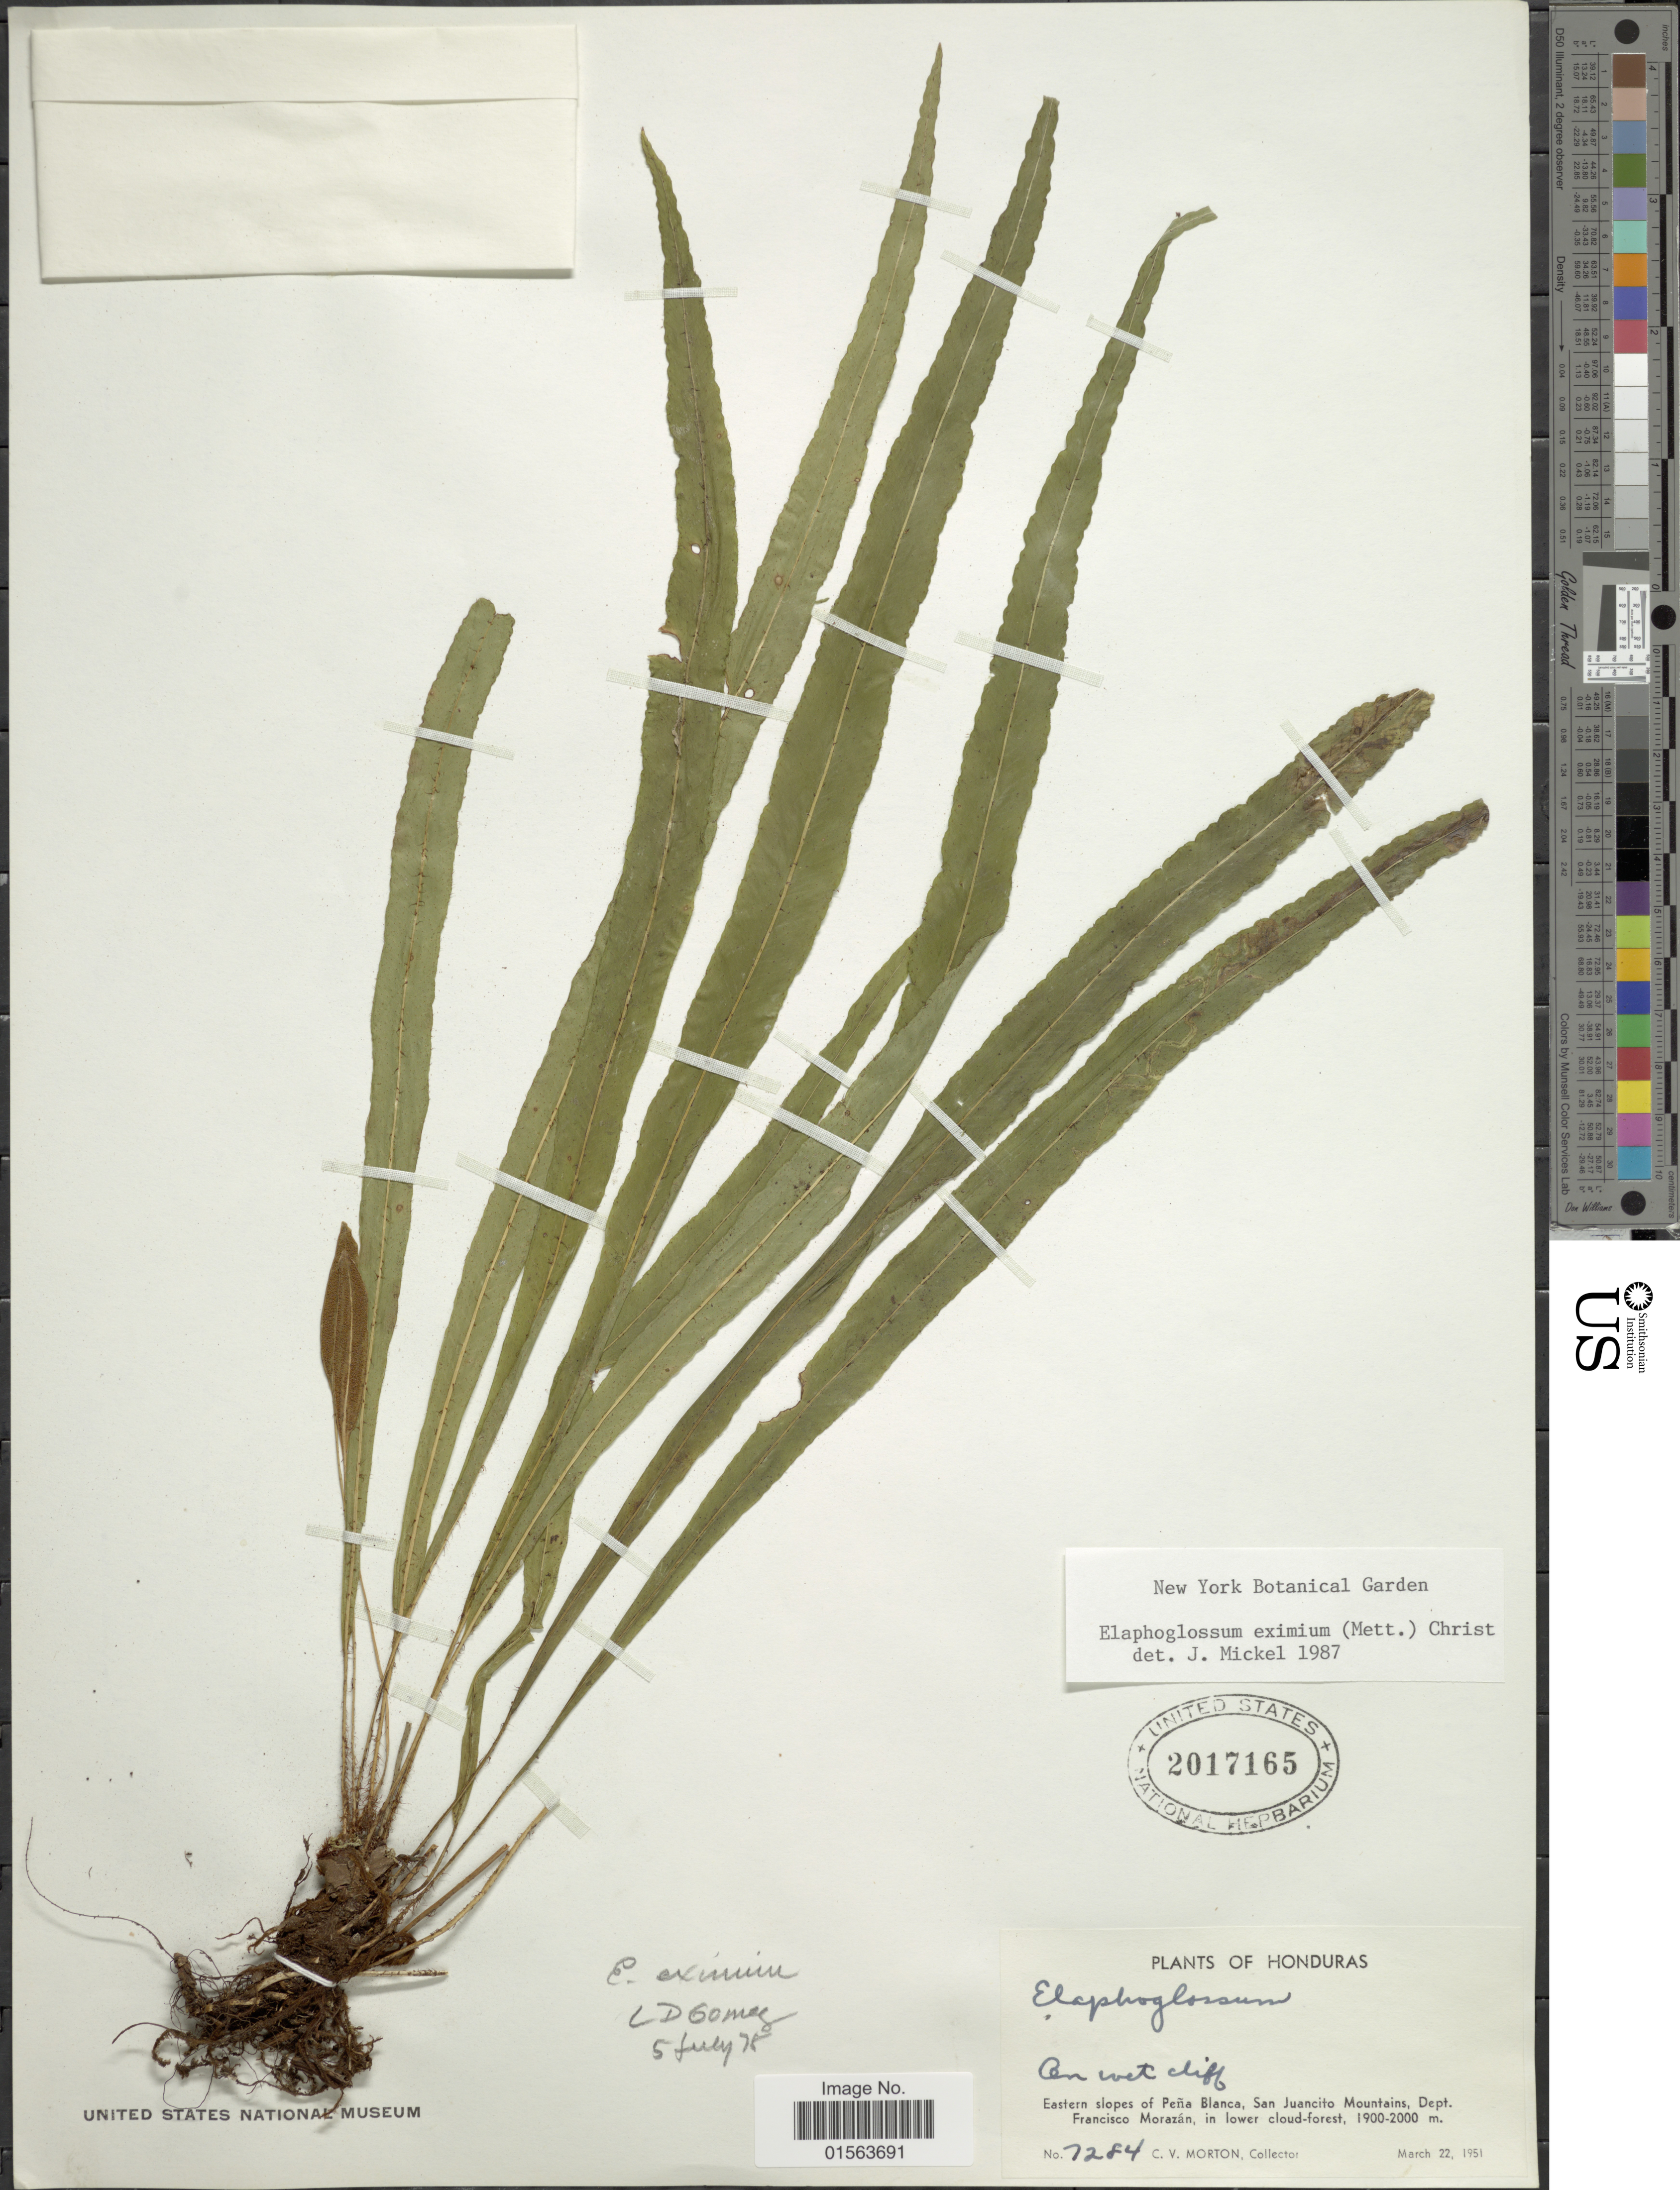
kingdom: Plantae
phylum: Tracheophyta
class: Polypodiopsida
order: Polypodiales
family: Dryopteridaceae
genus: Elaphoglossum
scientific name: Elaphoglossum eximium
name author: (Mett.) Christ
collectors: C. V. Morton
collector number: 7284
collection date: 1951-03-22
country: Honduras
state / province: Fco. Morazán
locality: Eastern slopes of Pena Blanca, San Juancito Mountains, Dept. Francisco Morazan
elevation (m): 1900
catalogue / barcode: US 2017165